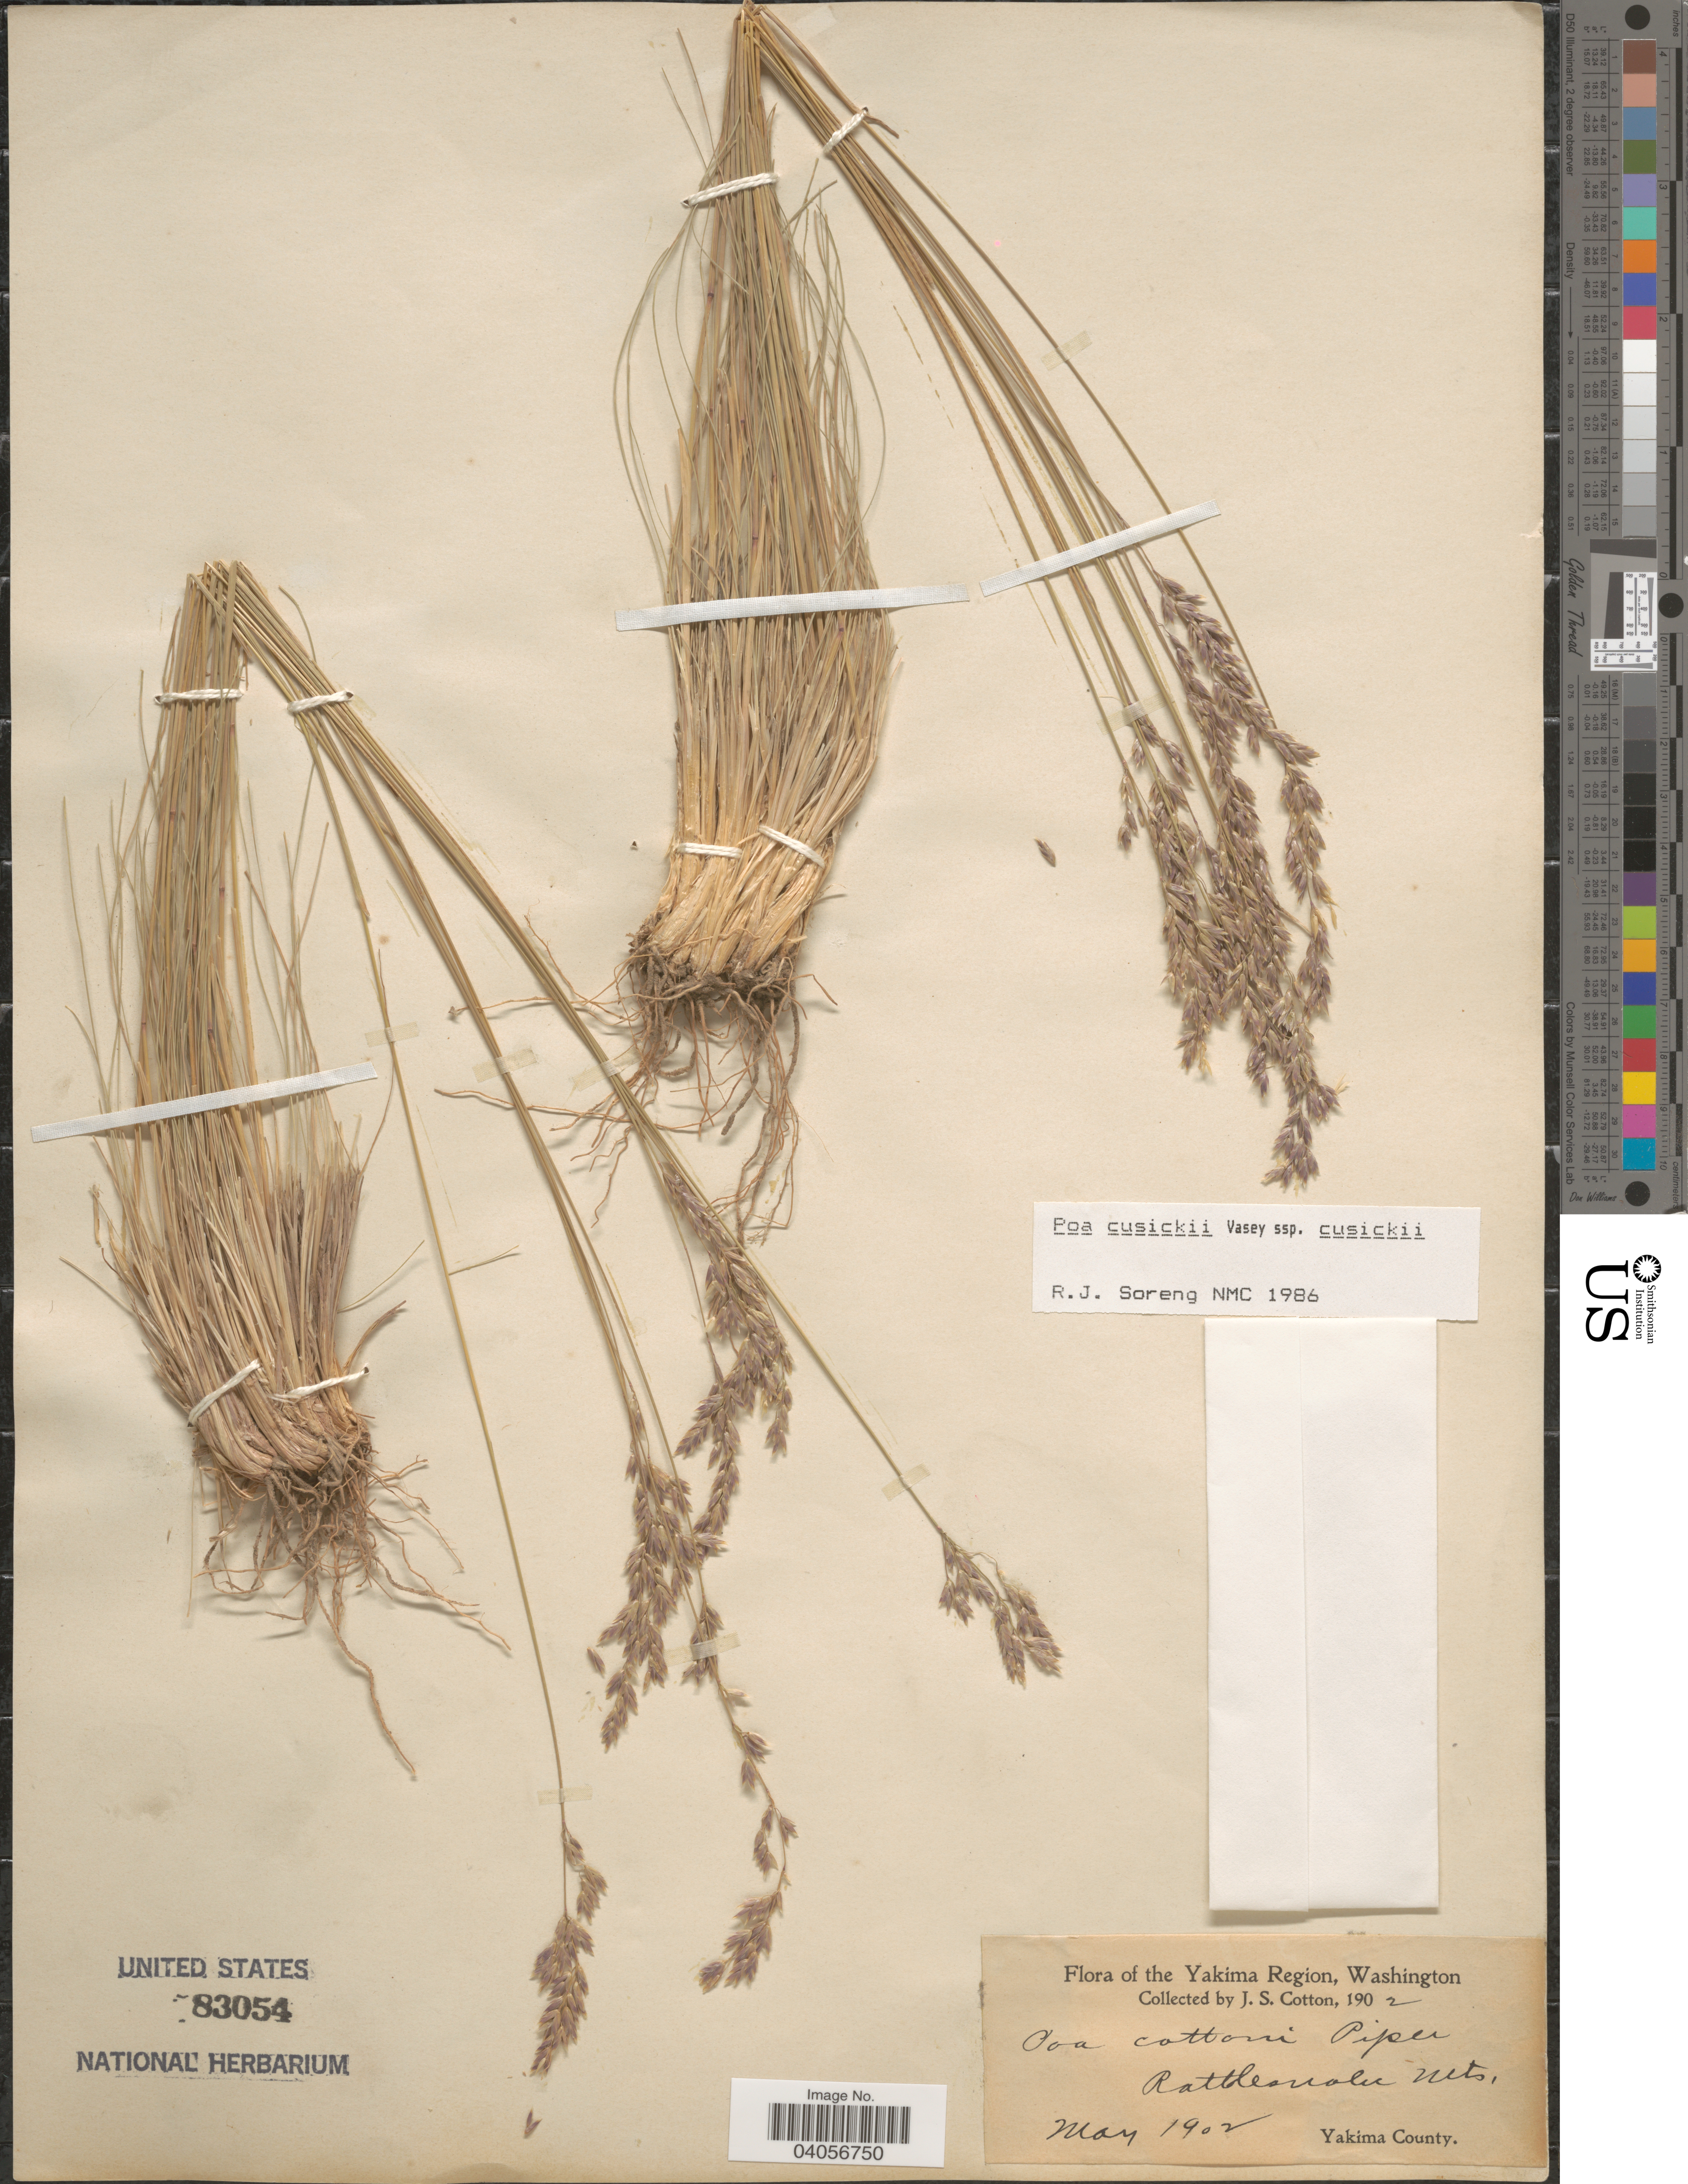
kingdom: Plantae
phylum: Tracheophyta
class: Liliopsida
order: Poales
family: Poaceae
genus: Poa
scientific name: Poa cusickii subsp. cusickii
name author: Vasey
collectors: J. S. Cotton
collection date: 1902-05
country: United States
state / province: Washington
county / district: Yakima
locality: Yakima Region. Rattlesnake Mts. Yakima County.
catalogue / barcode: US 83054